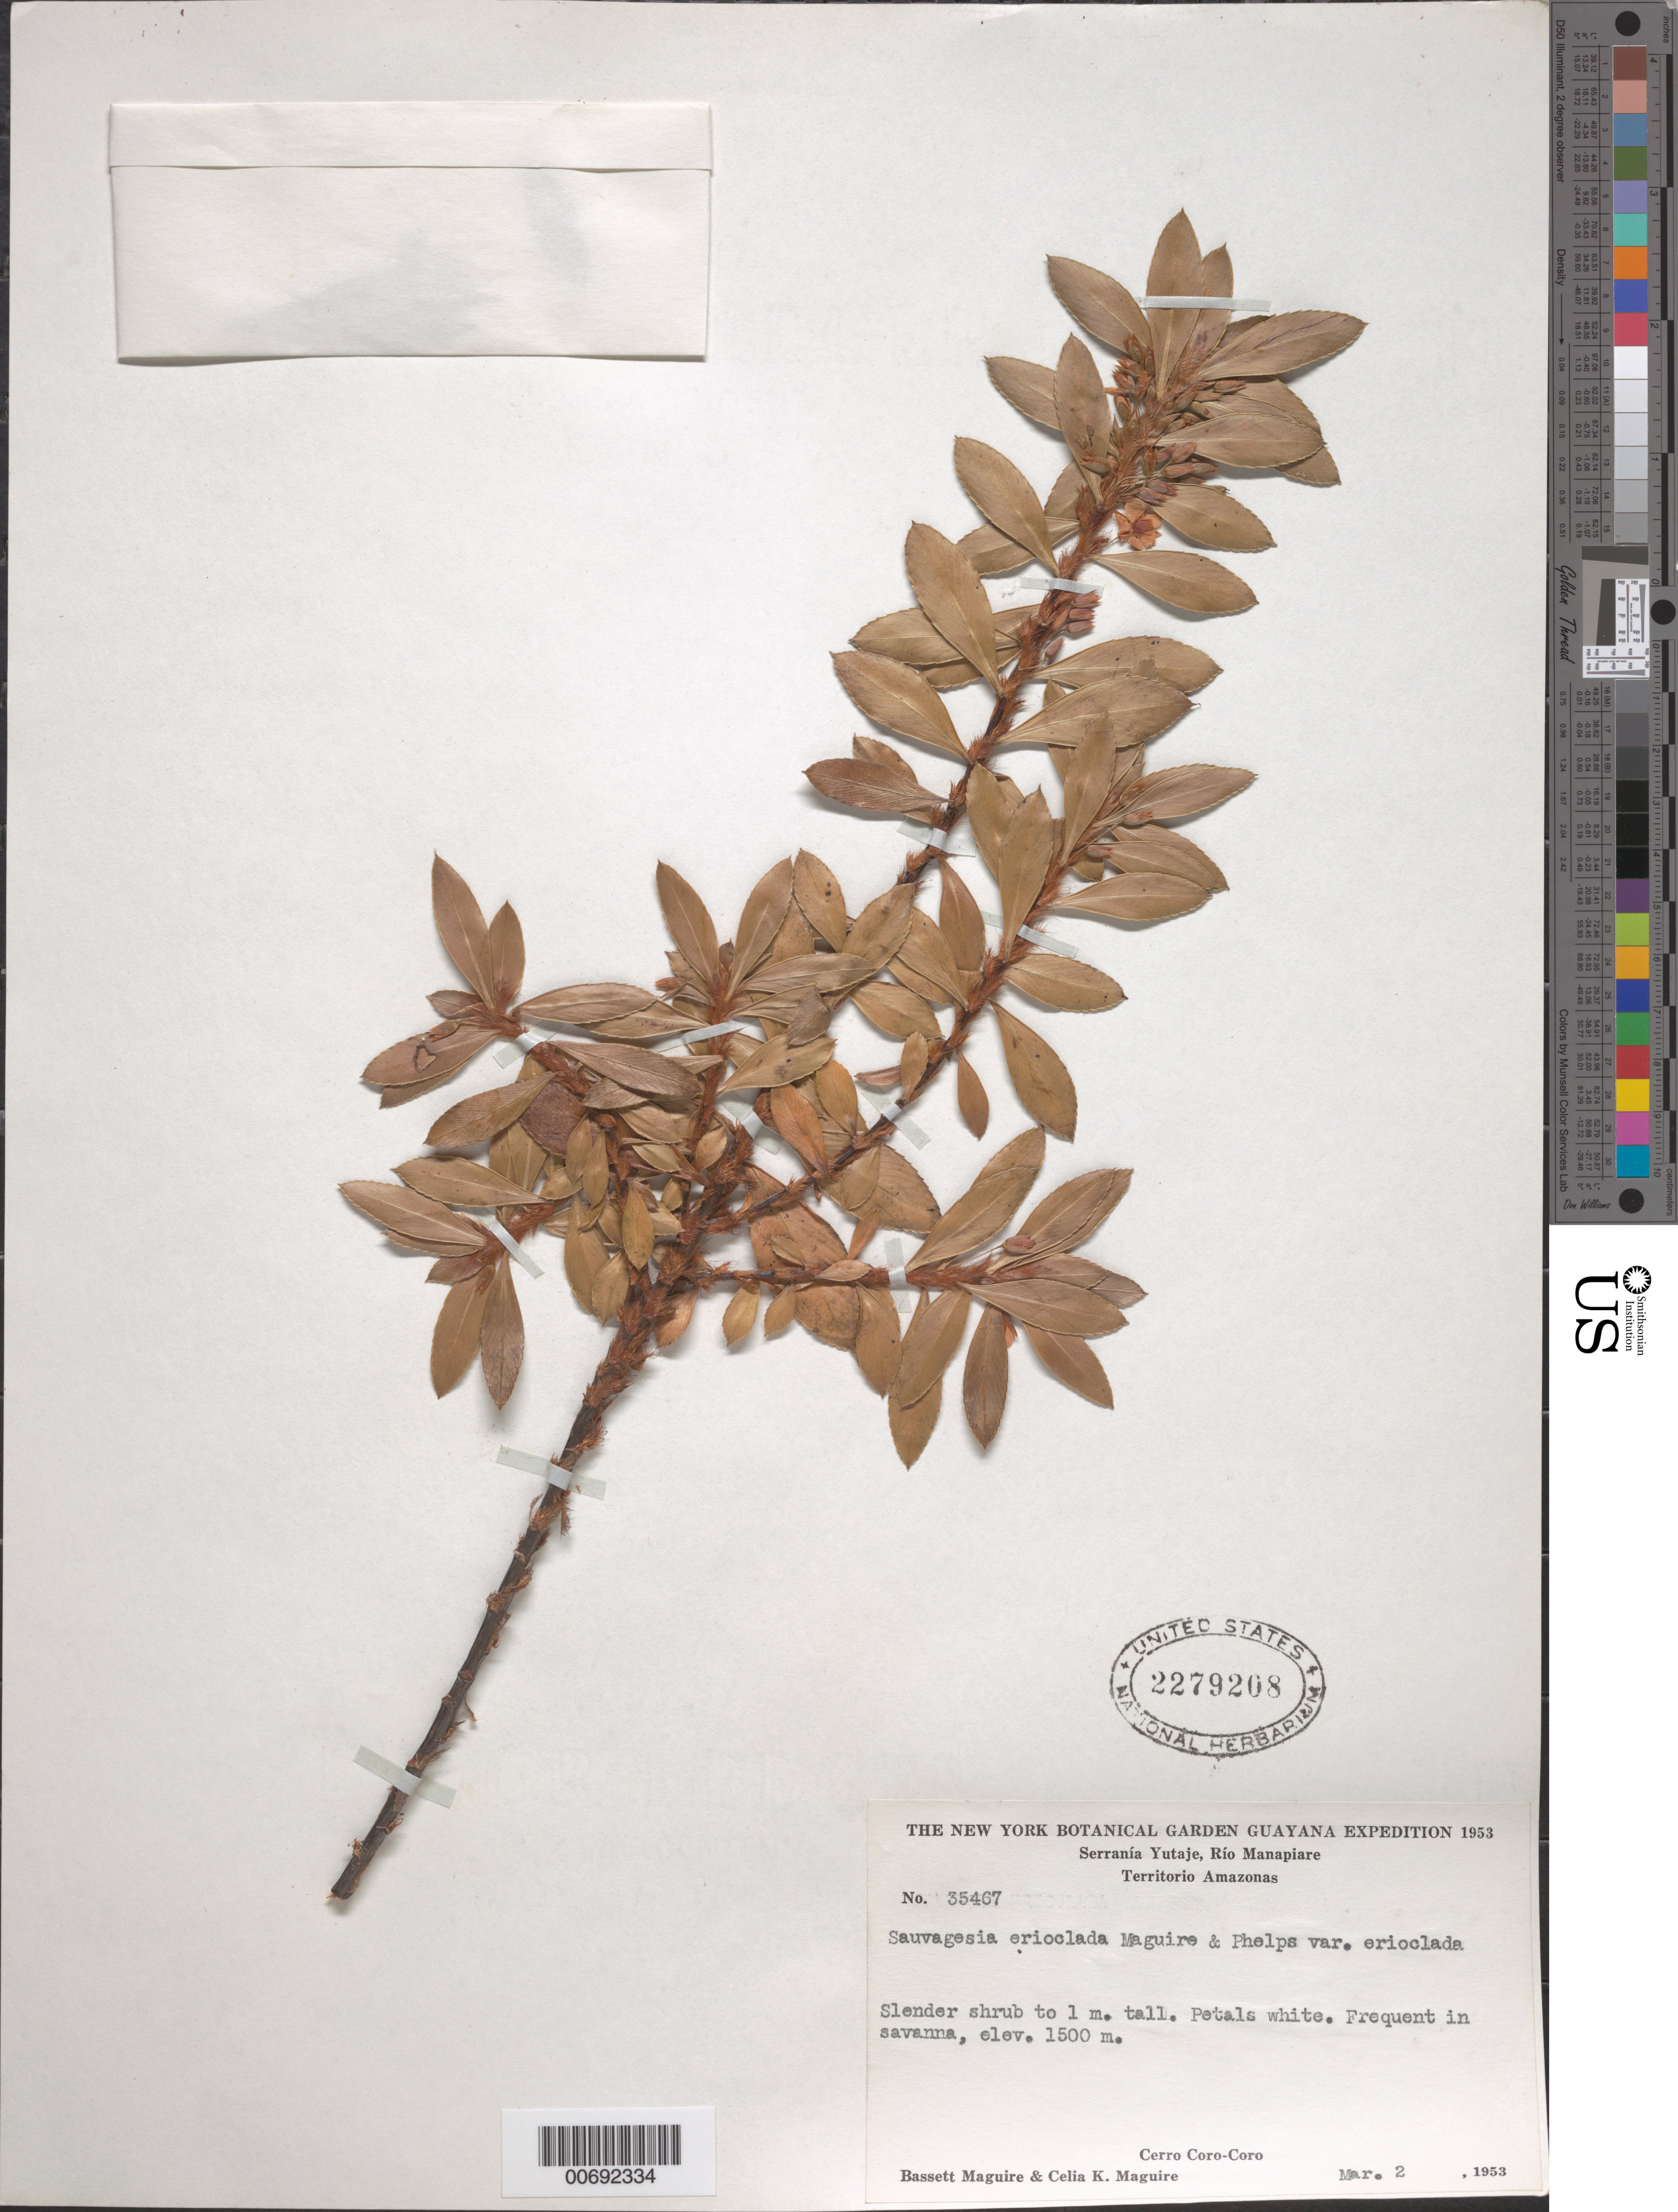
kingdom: Plantae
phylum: Tracheophyta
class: Magnoliopsida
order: Malpighiales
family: Ochnaceae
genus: Sauvagesia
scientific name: Sauvagesia erioclada var. erioclada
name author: Maguire & K.D. Phelps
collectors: B. Maguire & C. K. Maguire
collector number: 35467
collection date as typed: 2-Mar-53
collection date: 1953-03-02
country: Venezuela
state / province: Amazonas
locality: Cerro Coro-Coro, Serranía Yutajé, Río Manapiare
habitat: Savanna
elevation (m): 1500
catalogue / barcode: US 2279208